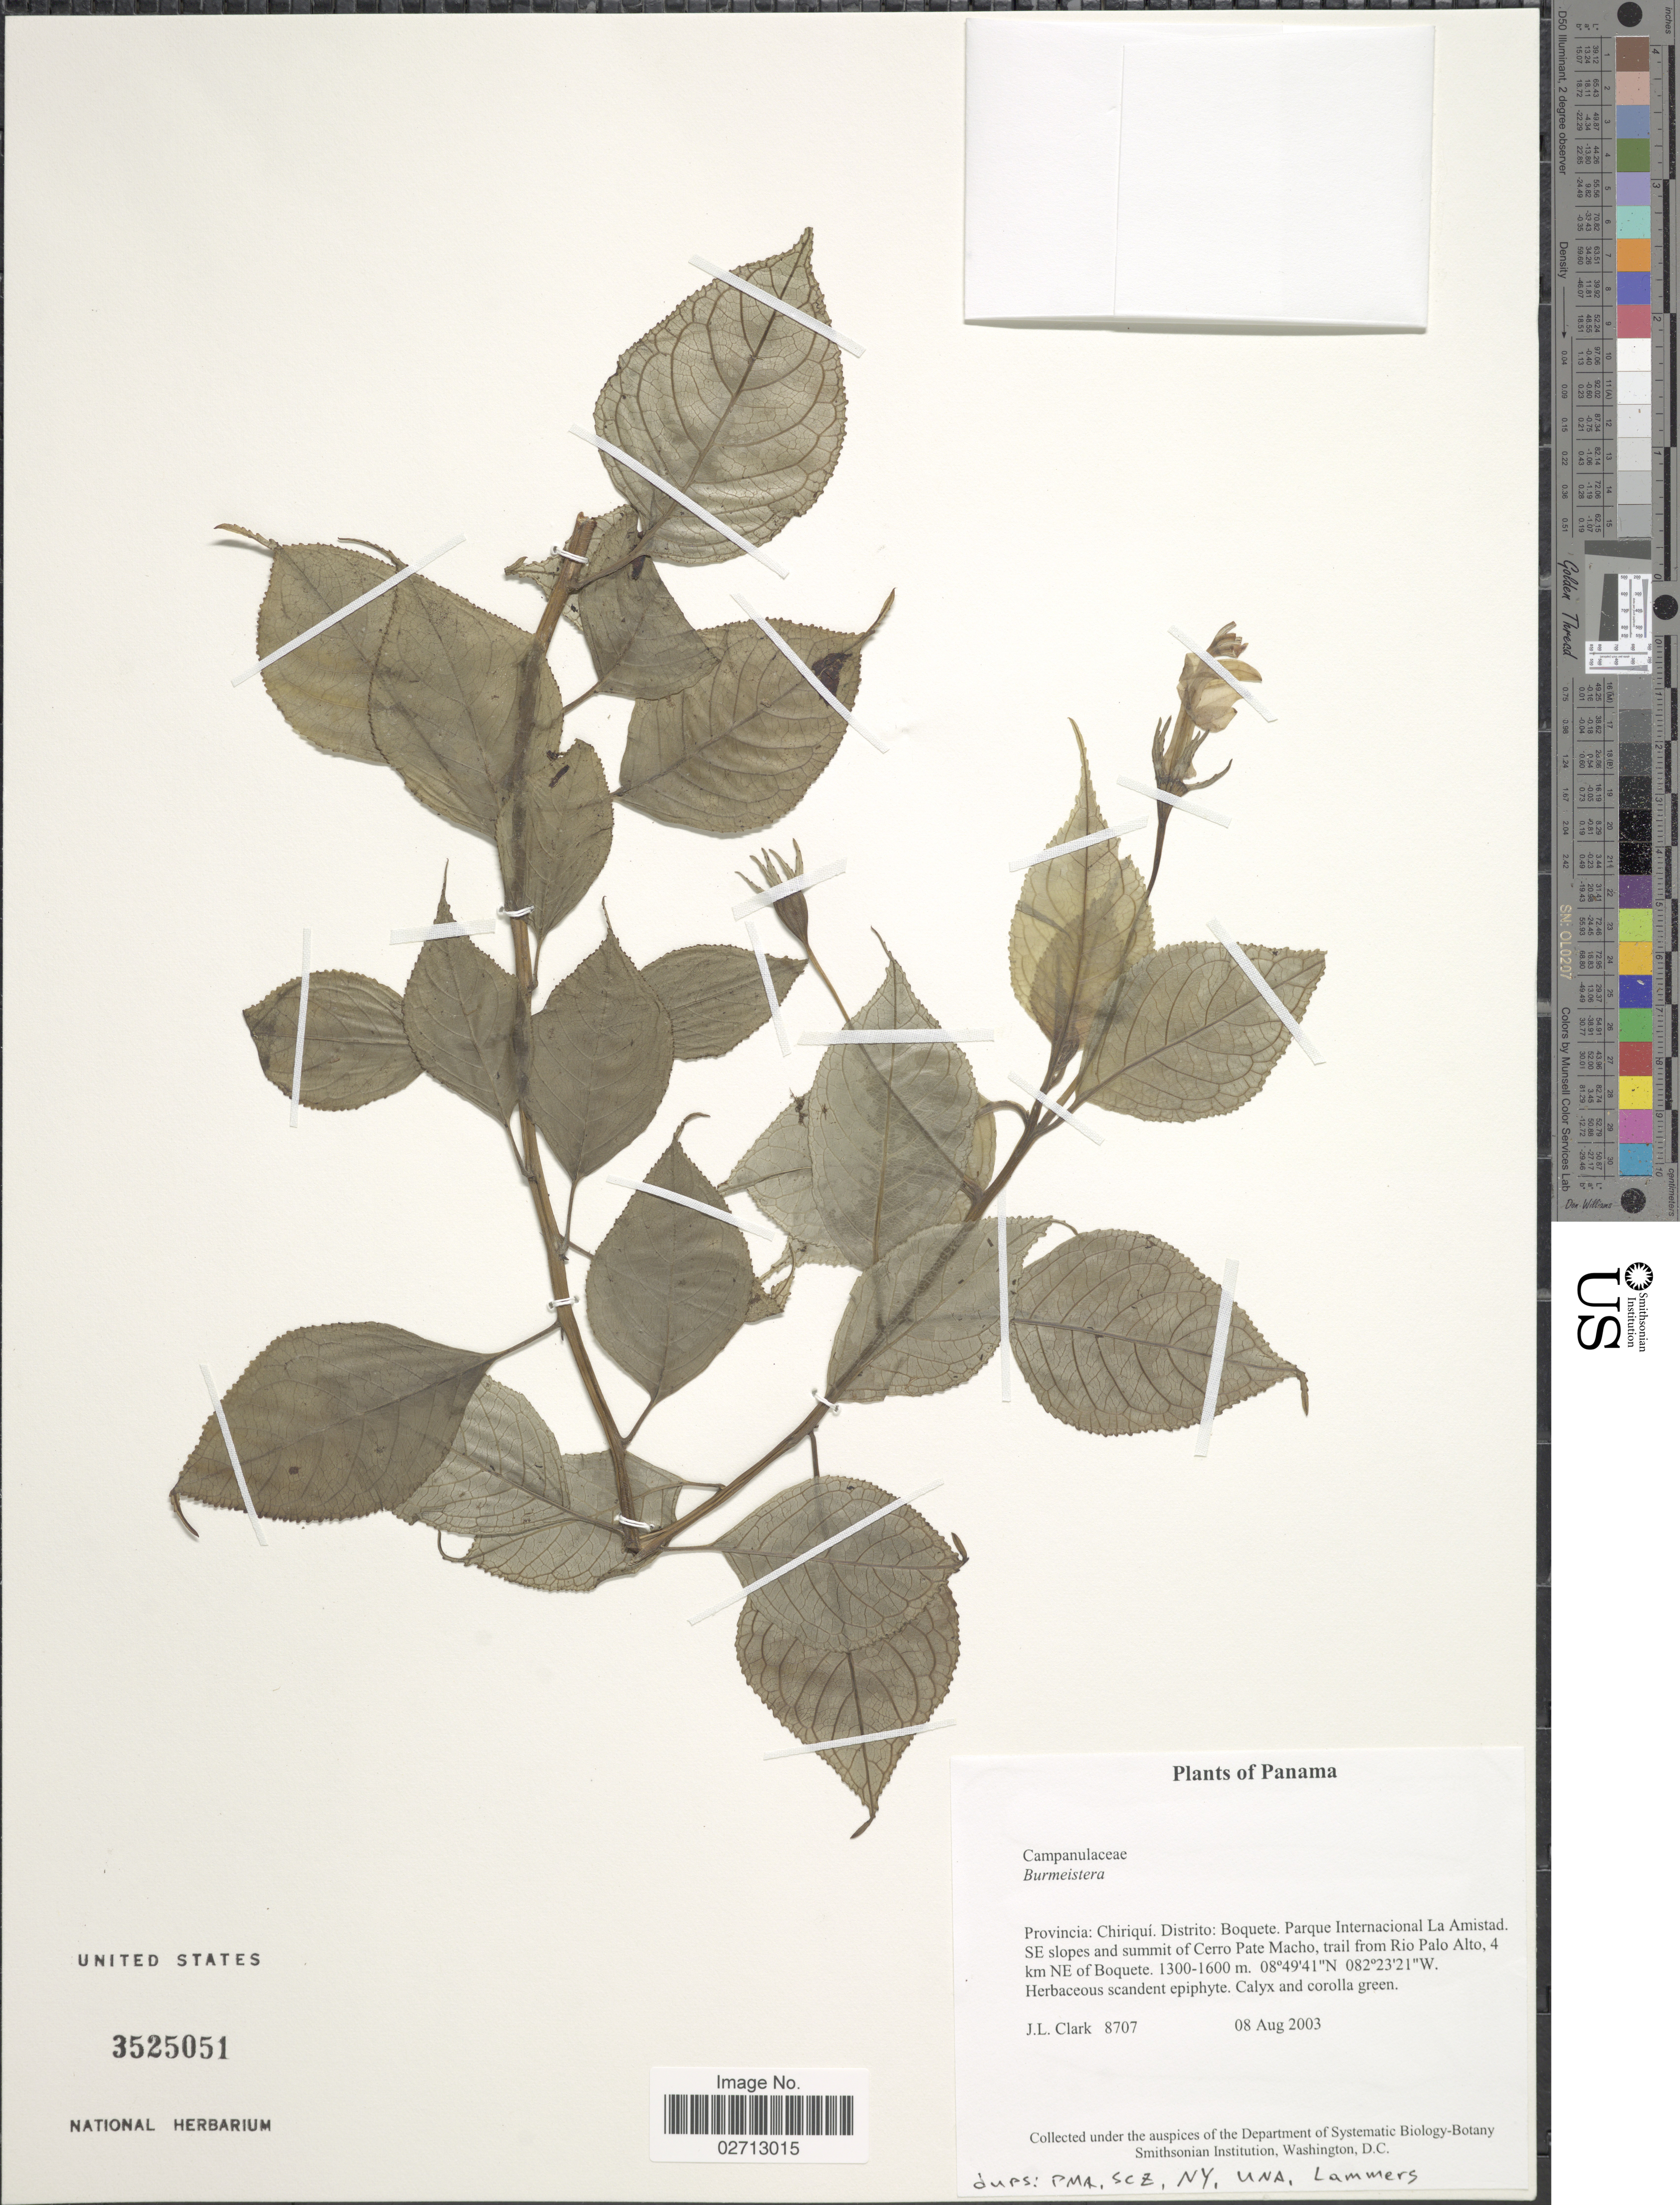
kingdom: Plantae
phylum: Tracheophyta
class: Magnoliopsida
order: Asterales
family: Campanulaceae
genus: Burmeistera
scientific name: Burmeistera sp.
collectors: J. L. Clark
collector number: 8707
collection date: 2003-08-08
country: Panama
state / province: Chiriqui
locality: Distrito: Boquete. Parque Internacional La Amistad. SE slopes and summit of Cerro Pate Macho, trail from Rio Palo Alto, 4 km NE of Boquete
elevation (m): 1300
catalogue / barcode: US 3525051